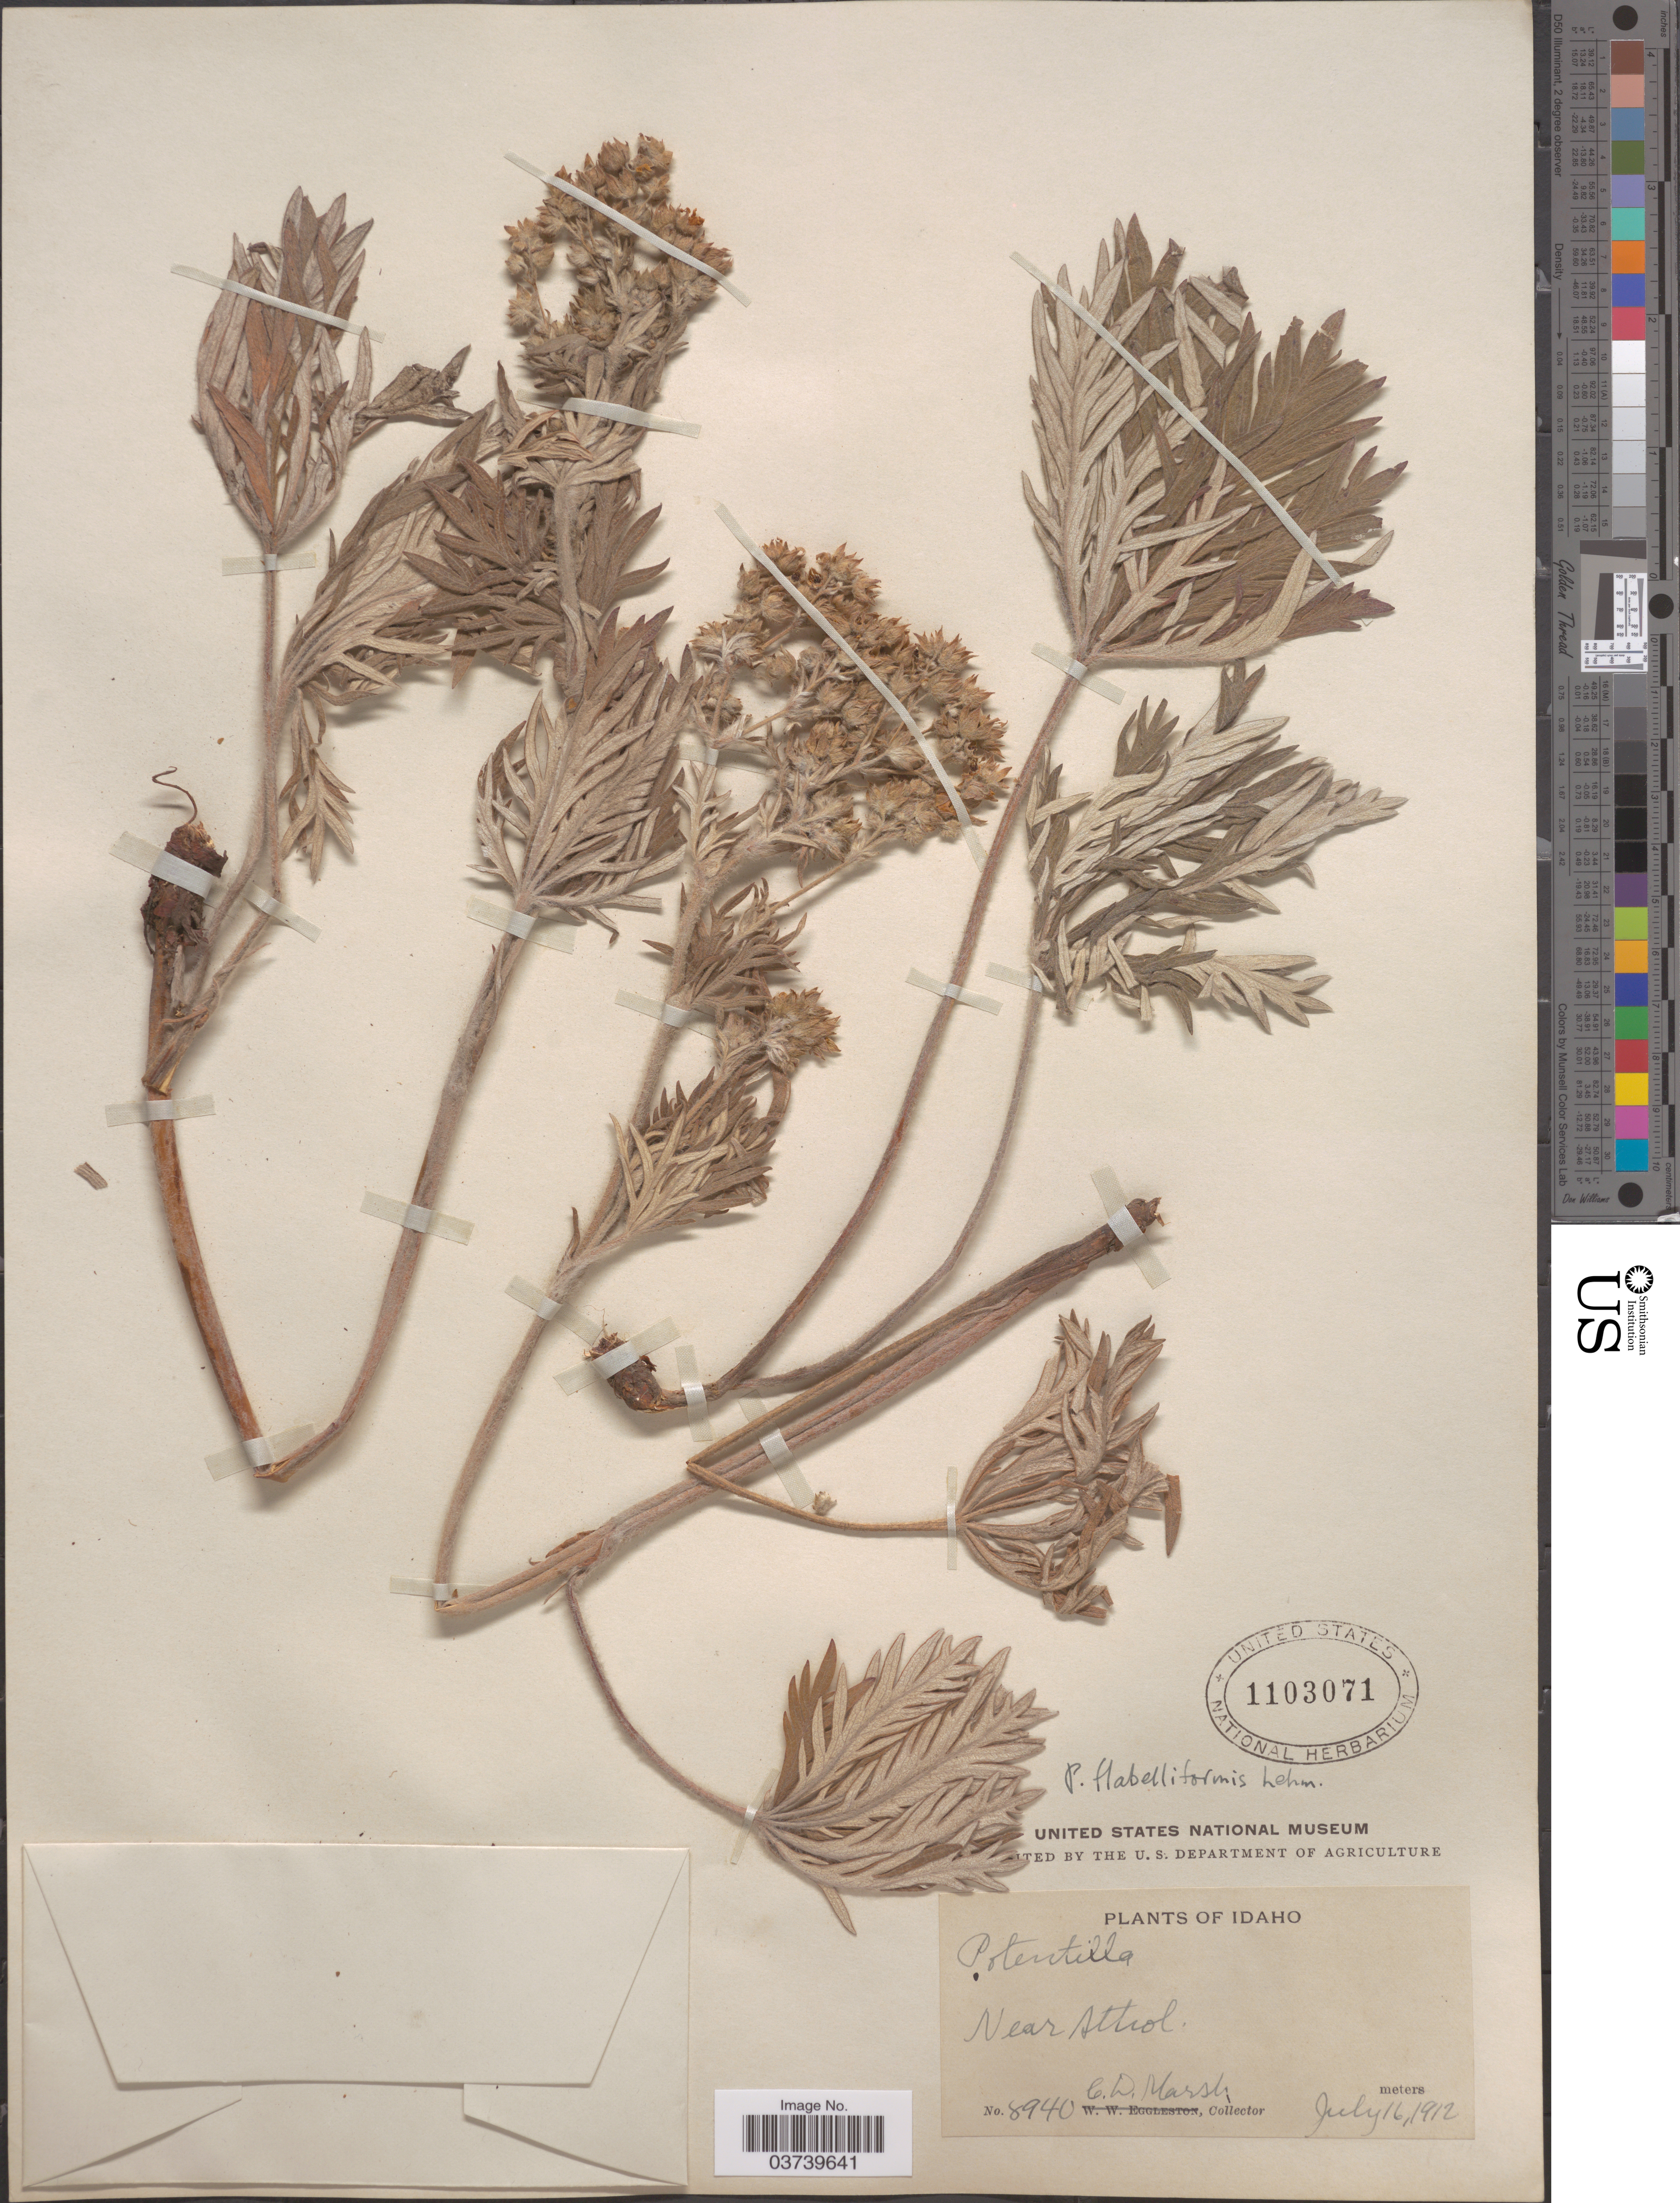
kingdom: Plantae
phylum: Tracheophyta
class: Magnoliopsida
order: Rosales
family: Rosaceae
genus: Potentilla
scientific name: Potentilla gracilis var. flabelliformis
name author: (Lehm.) Nutt.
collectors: C. D. Marsh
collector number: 8940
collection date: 1912-07-16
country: United States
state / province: Idaho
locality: Near Athol.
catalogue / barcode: US 1103071